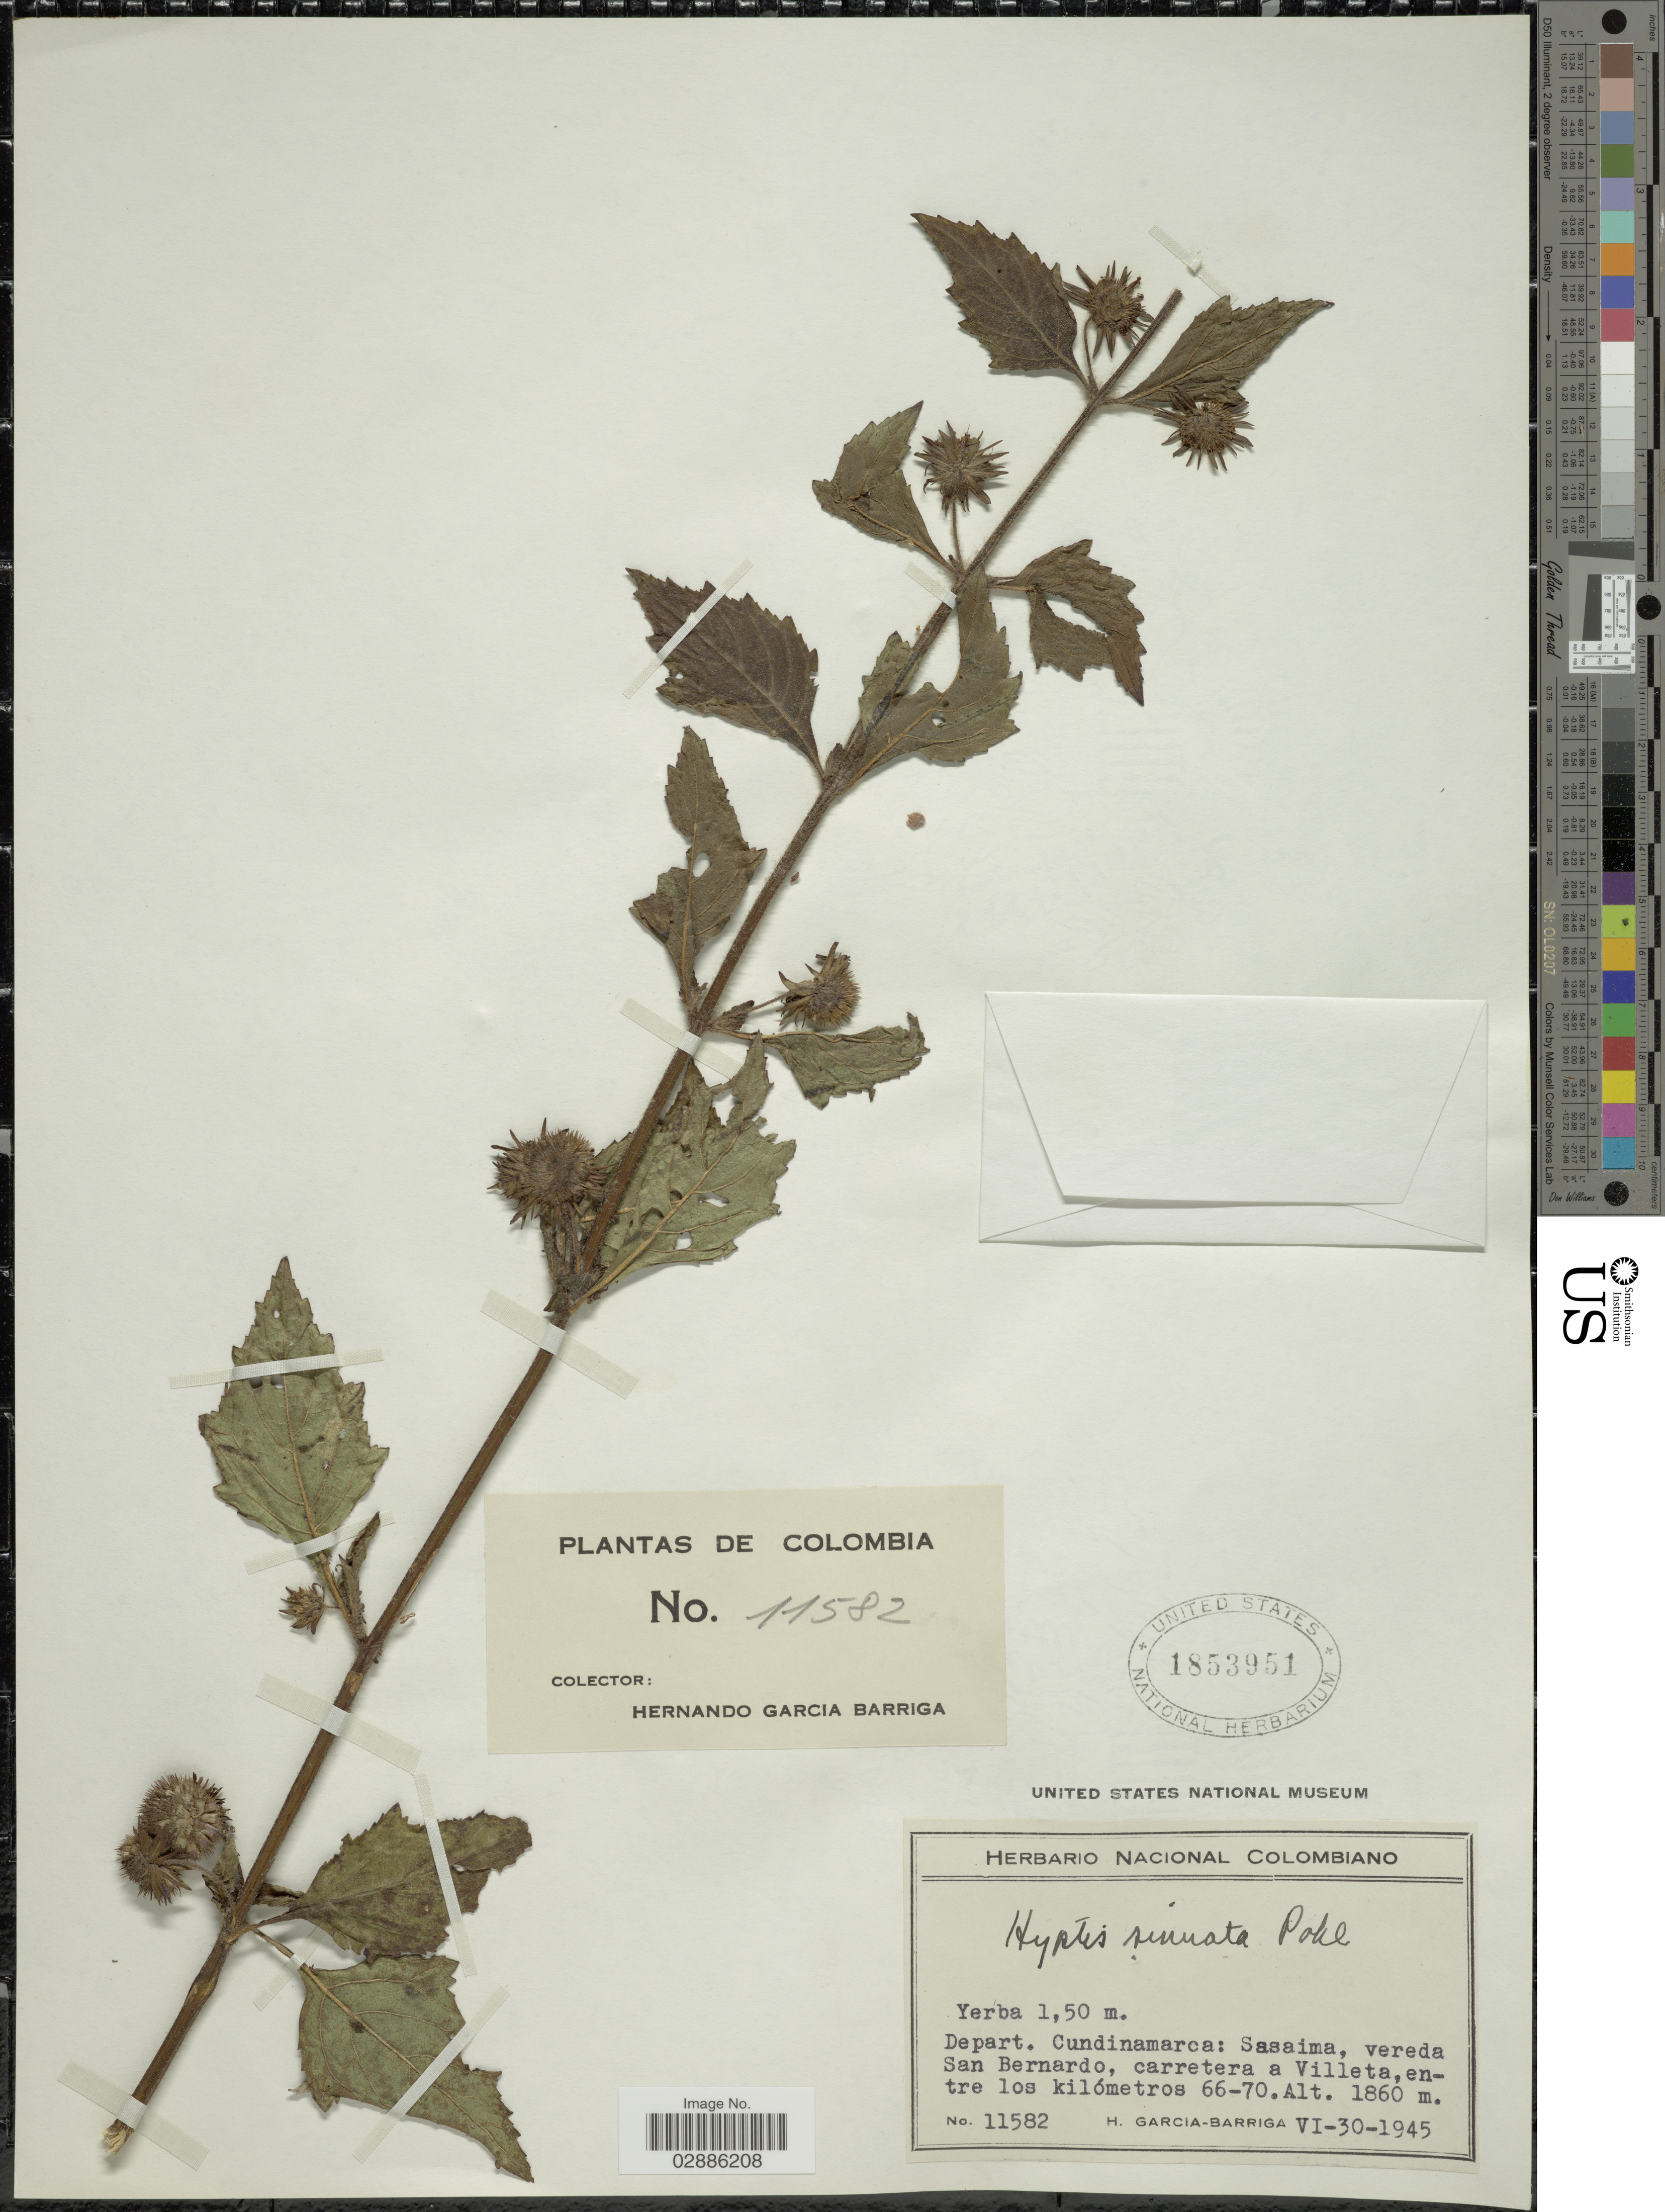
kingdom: Plantae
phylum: Tracheophyta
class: Magnoliopsida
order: Lamiales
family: Lamiaceae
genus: Hyptis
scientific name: Hyptis sinuata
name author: Pohl ex Benth.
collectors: H. García Barriga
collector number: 11582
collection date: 1945-06-30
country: Colombia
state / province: Cundinamarca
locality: Depart. Cundinamarca: Sasaima, vereda San Bernardo, carretera a Villeta, entre les kilómetros 66-70.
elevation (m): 1860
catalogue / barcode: US 1853951